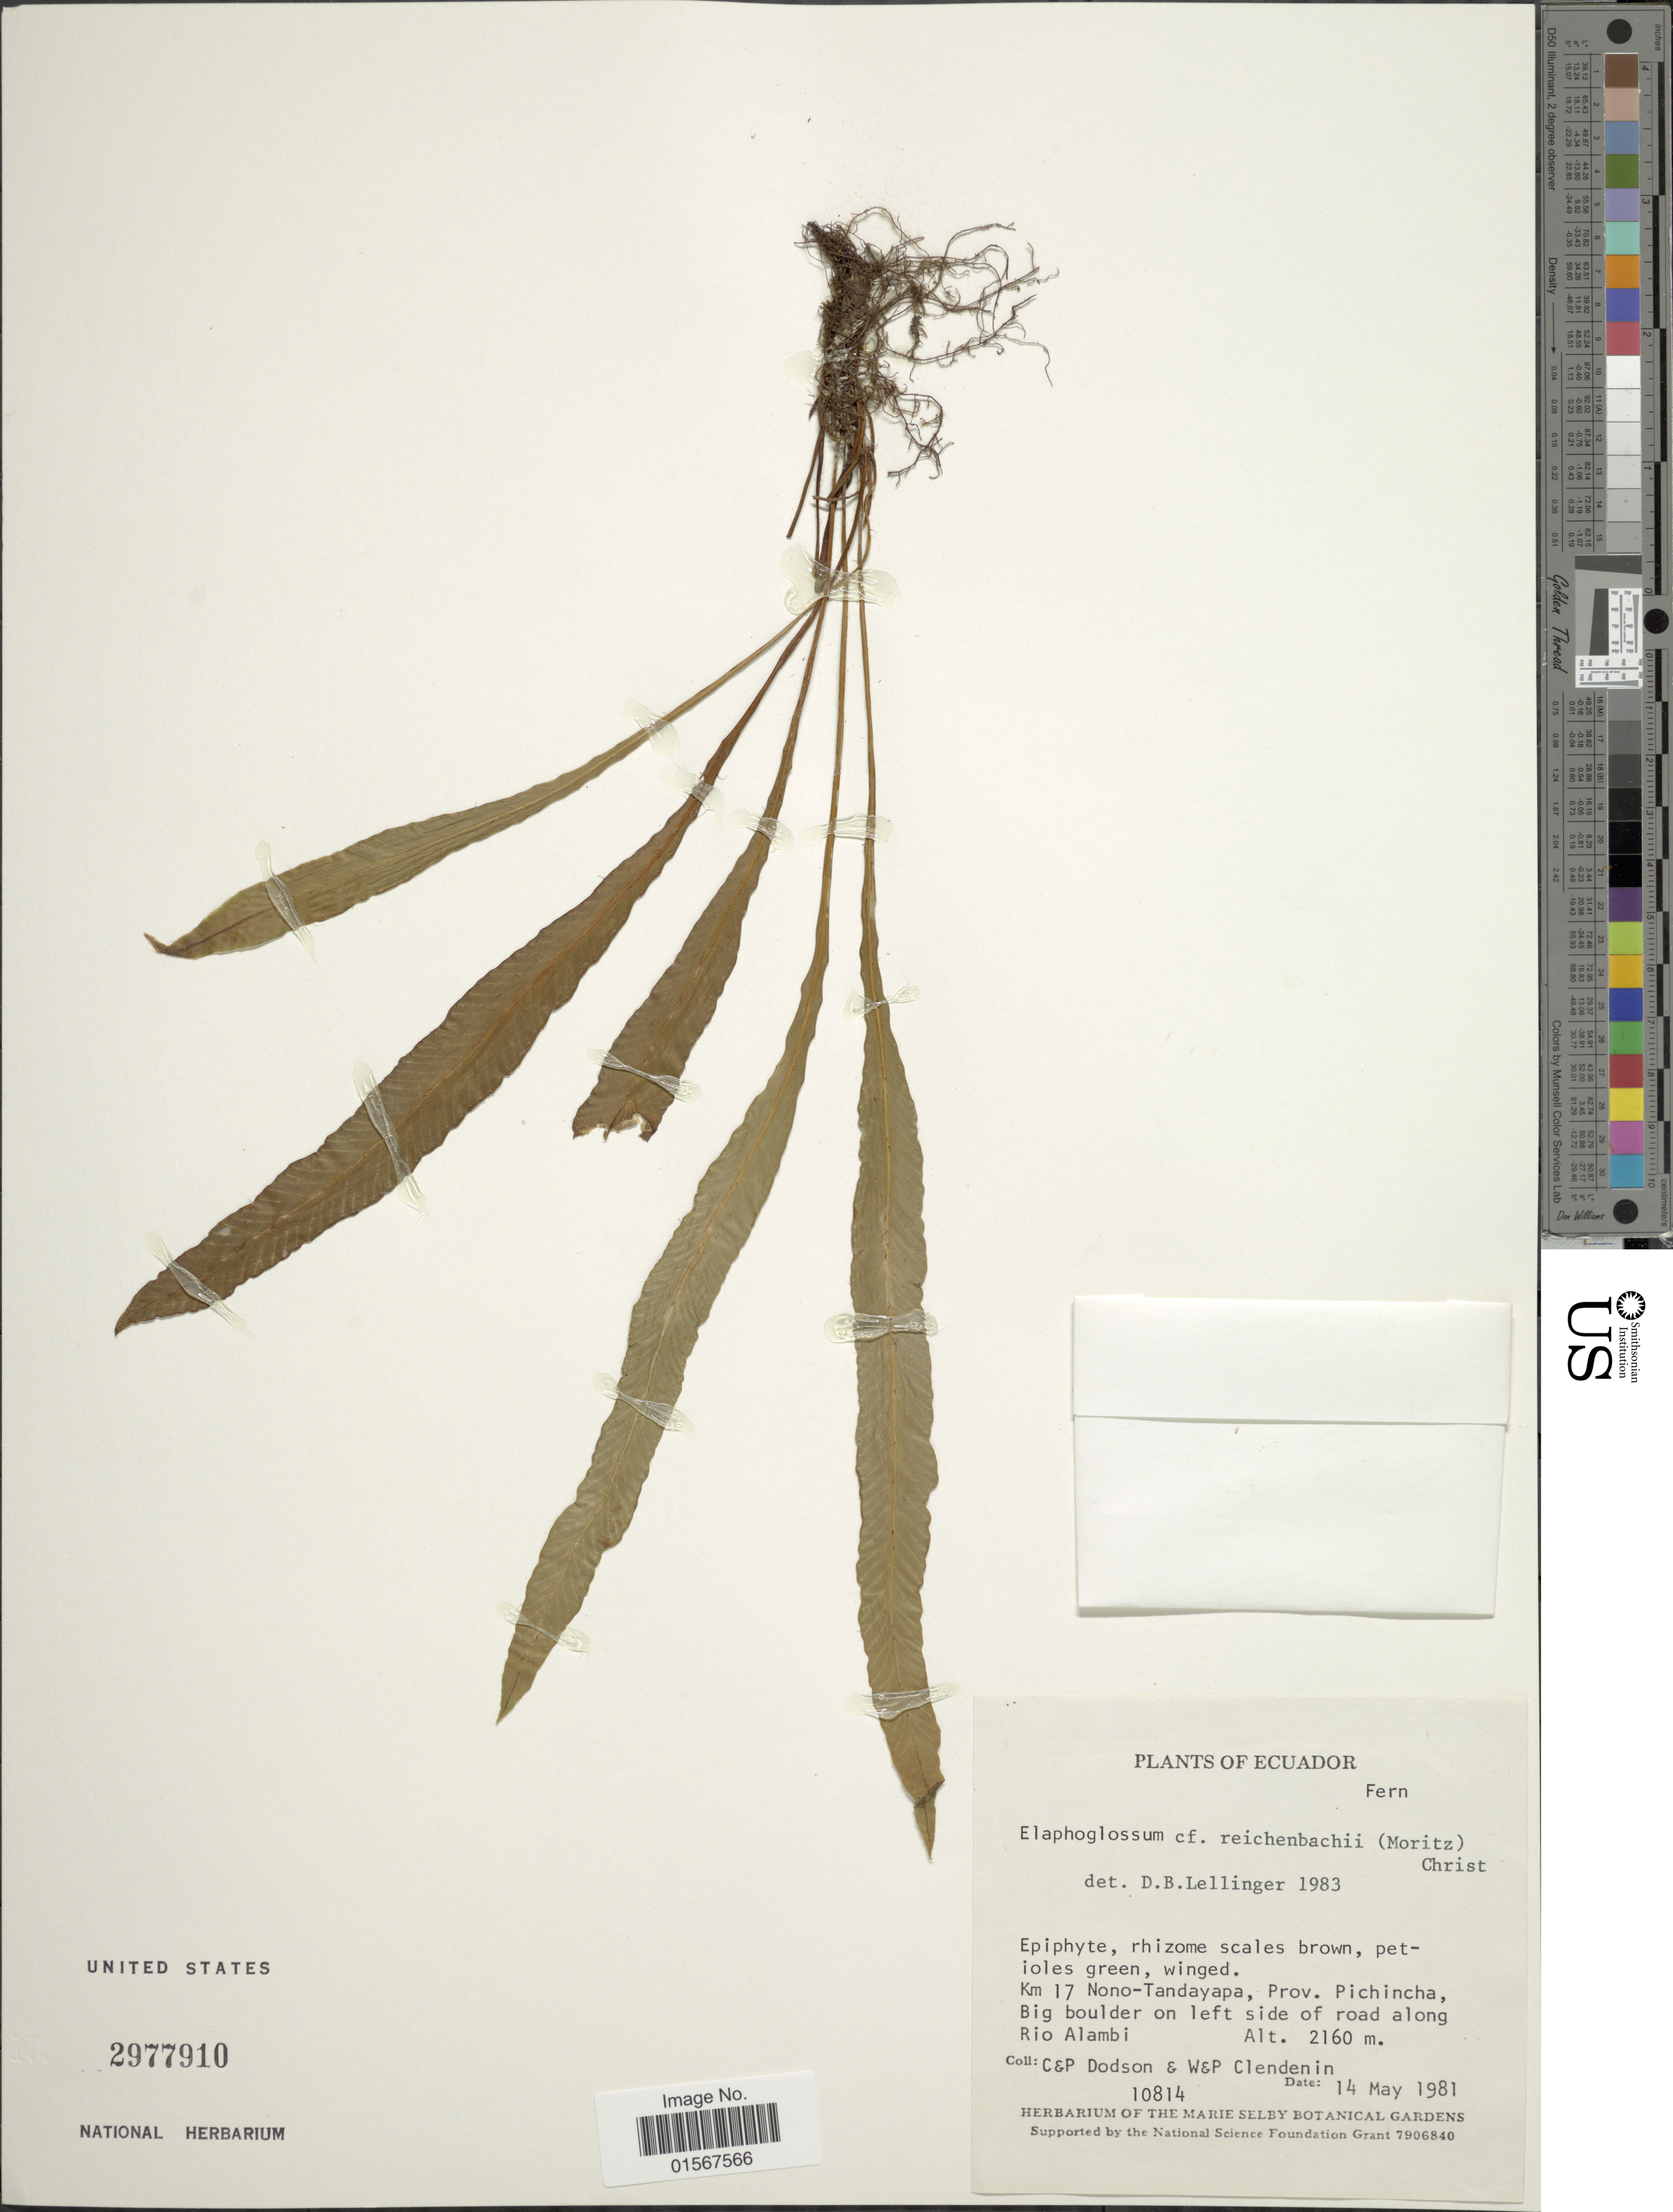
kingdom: Plantae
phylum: Tracheophyta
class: Polypodiopsida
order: Polypodiales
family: Dryopteridaceae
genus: Elaphoglossum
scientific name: Elaphoglossum reichenbachii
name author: (Moritz ex Kuhn) Christ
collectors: C. Dodson, P. M. Dodson, W. Clendenin & P. Clendenin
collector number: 10814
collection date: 1981-05-14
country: Ecuador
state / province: Pichincha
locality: Ecuador, Km 17 Nono-Tandayapa, Prov. Pinchincha, big boulder on left side of road along Rio Alambi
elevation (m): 2160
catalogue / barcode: US 2977910